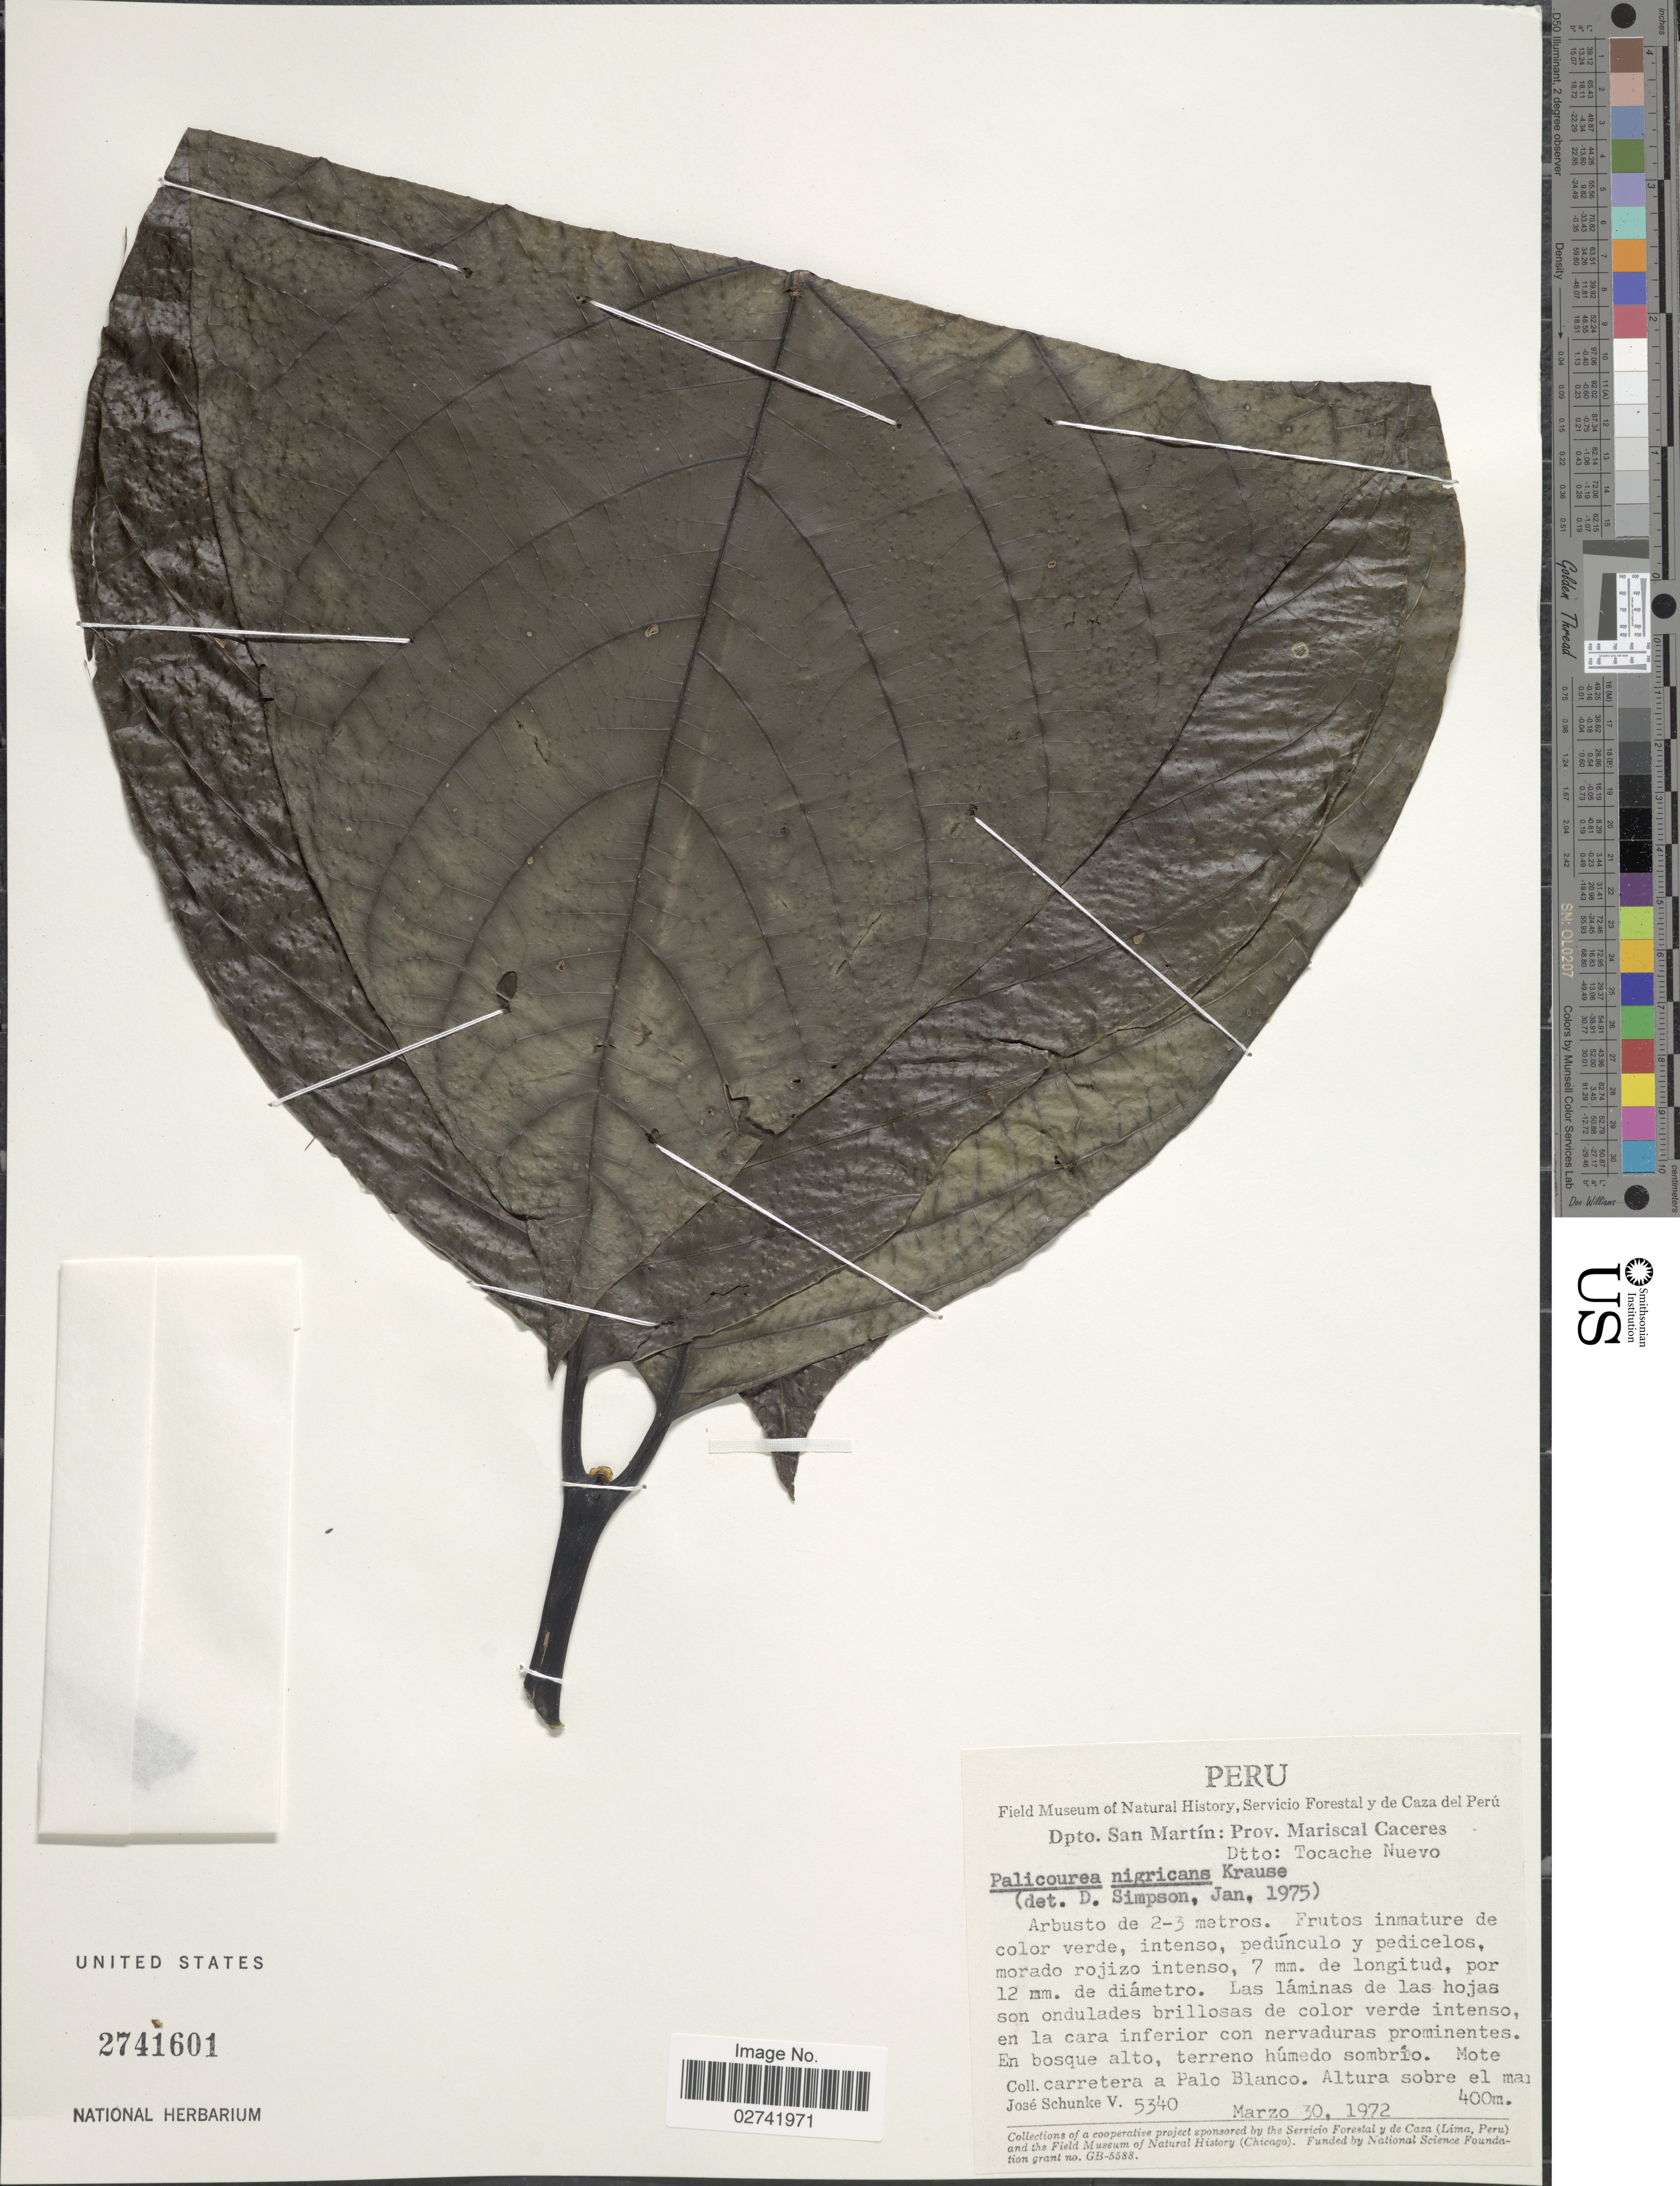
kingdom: Plantae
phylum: Tracheophyta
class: Magnoliopsida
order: Gentianales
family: Rubiaceae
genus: Palicourea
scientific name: Palicourea nigricans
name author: Krause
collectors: J. Schunke Vigo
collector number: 5340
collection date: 1972-03-30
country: Peru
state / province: San Martín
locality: Prov. Mariscal Caceres. Dtto. Tocache Nuevo. Mote carretera a Palo Blanco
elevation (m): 400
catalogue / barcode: US 2741601